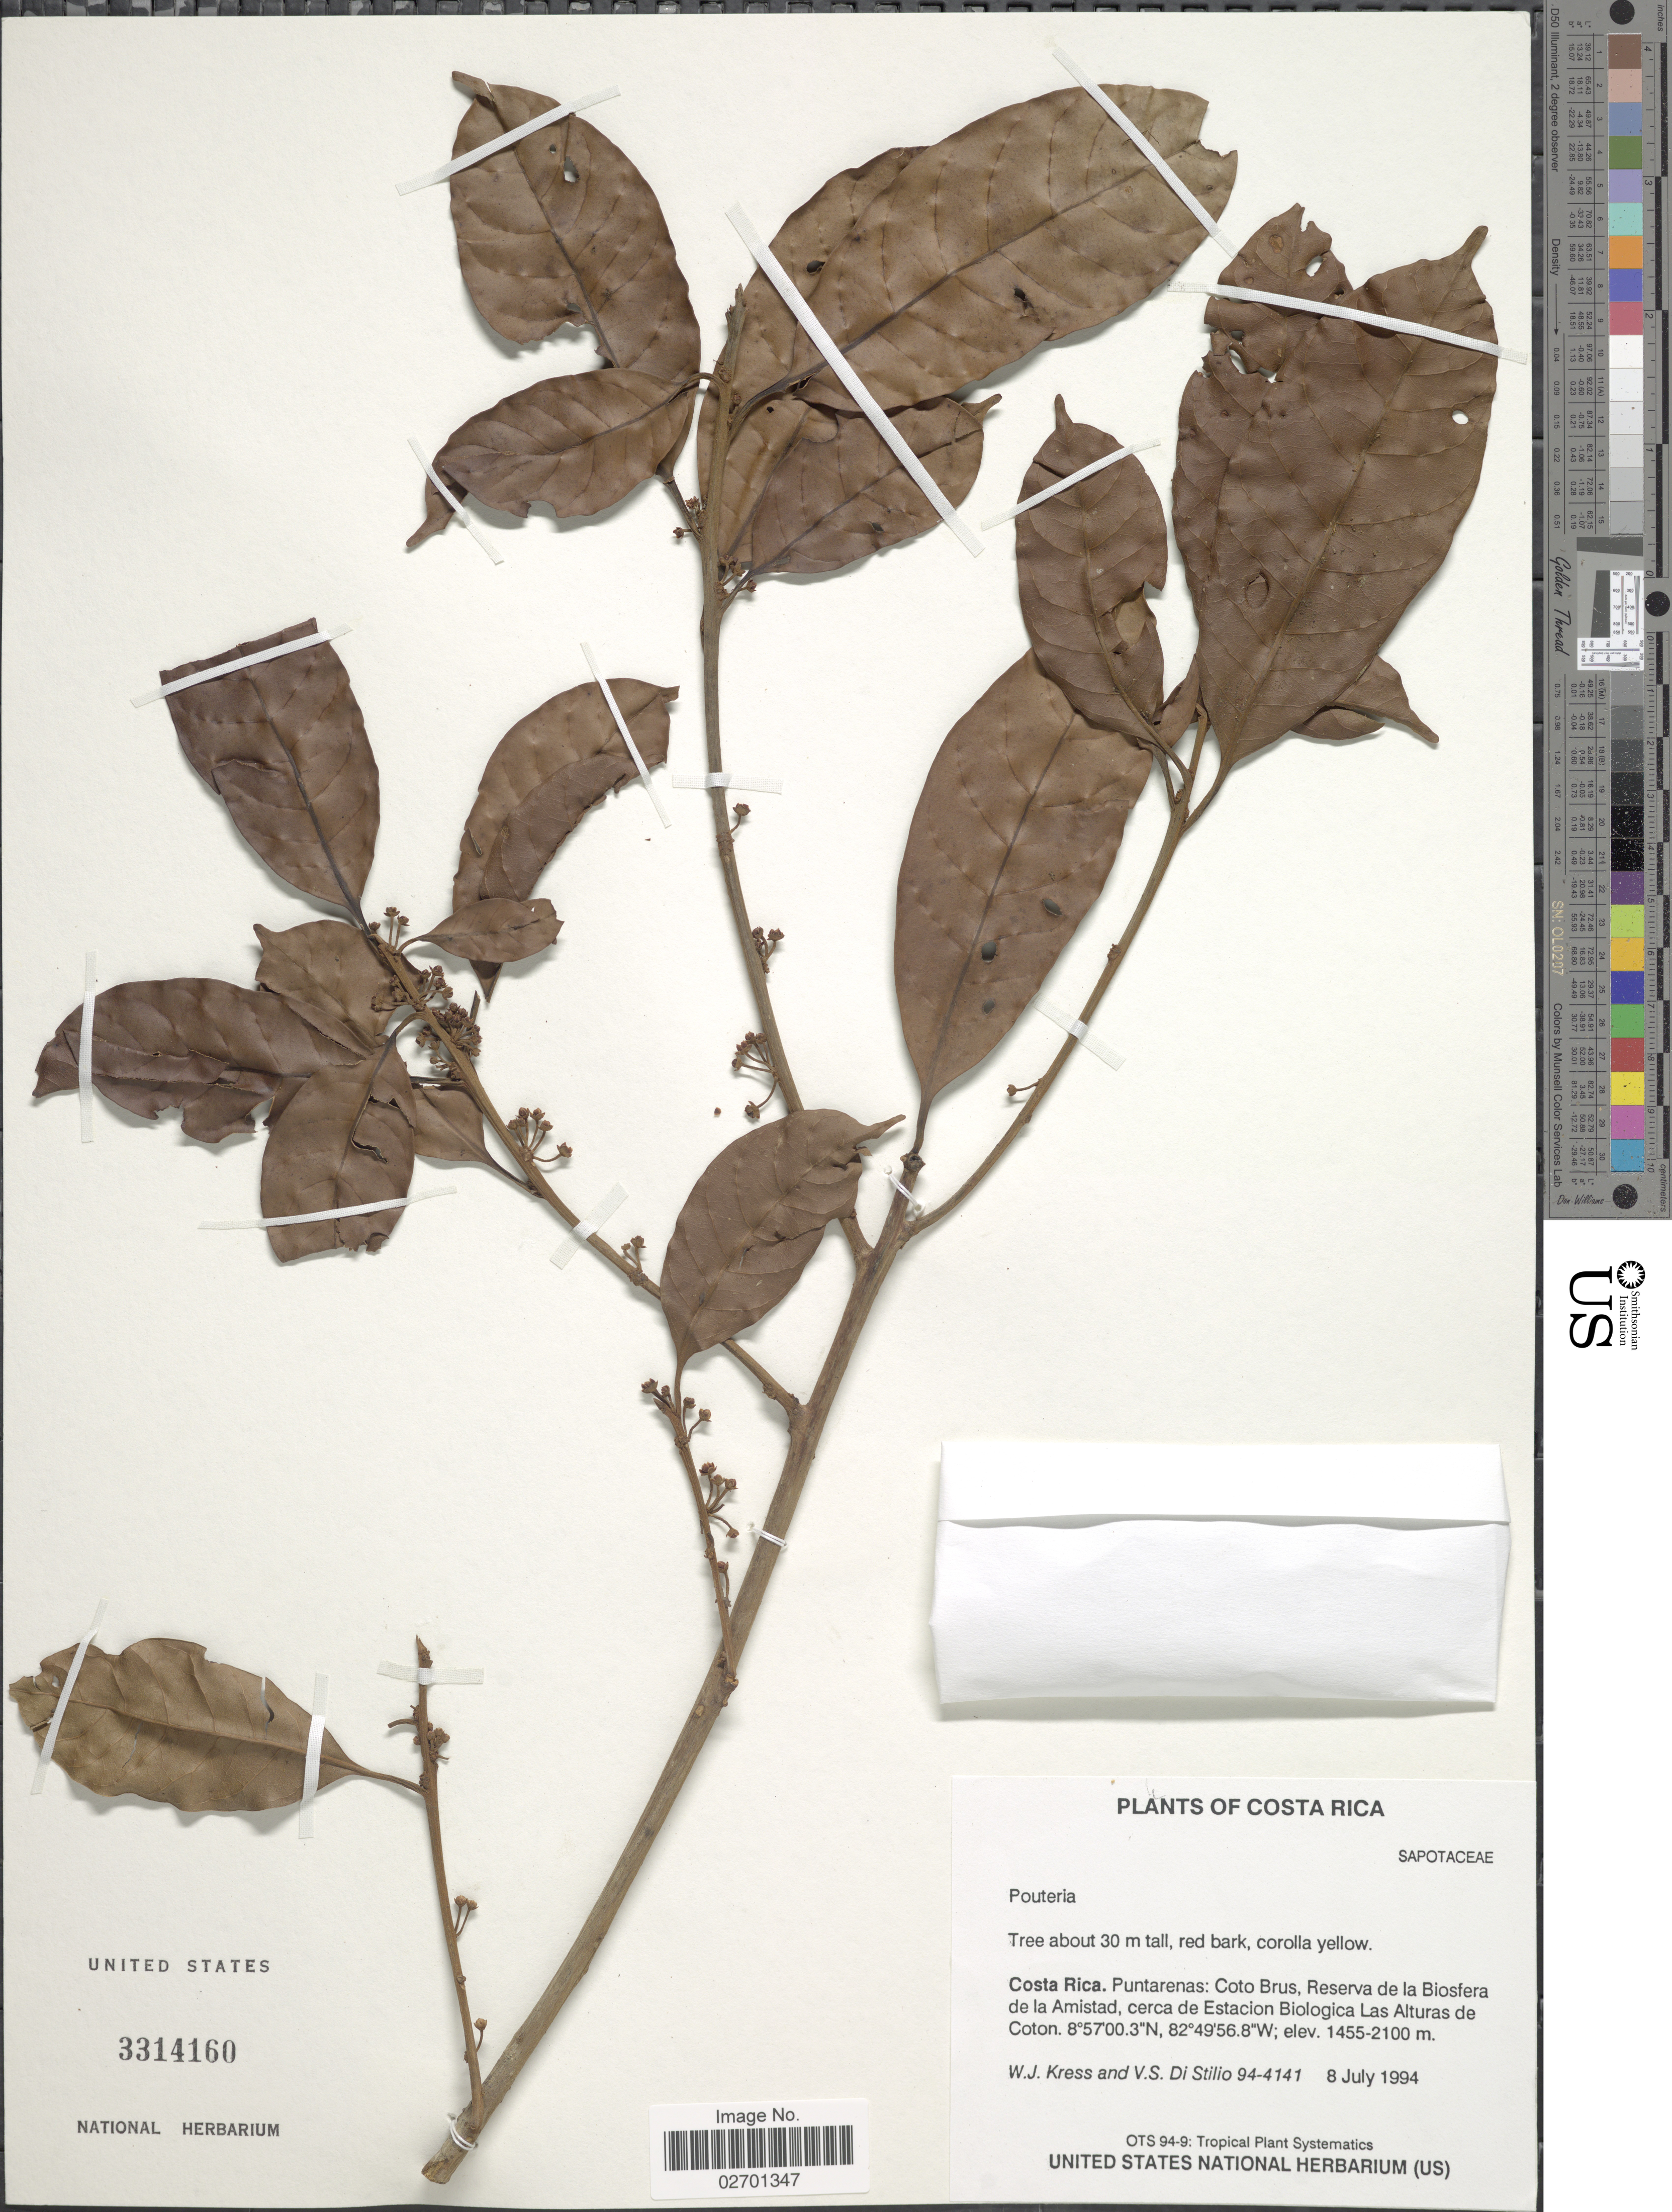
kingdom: Plantae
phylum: Tracheophyta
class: Magnoliopsida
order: Ericales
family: Sapotaceae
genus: Pouteria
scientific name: Pouteria sp.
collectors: W. J. Kress & V. Di Stilio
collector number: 94-4141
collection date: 1994-07-08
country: Costa Rica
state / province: Puntarenas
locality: Coto Brus, Reserva de la Biosfera de la Amistad, cerca de Estacion Biologica Las Alturas de Coton.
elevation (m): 1455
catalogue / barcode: US 3314160